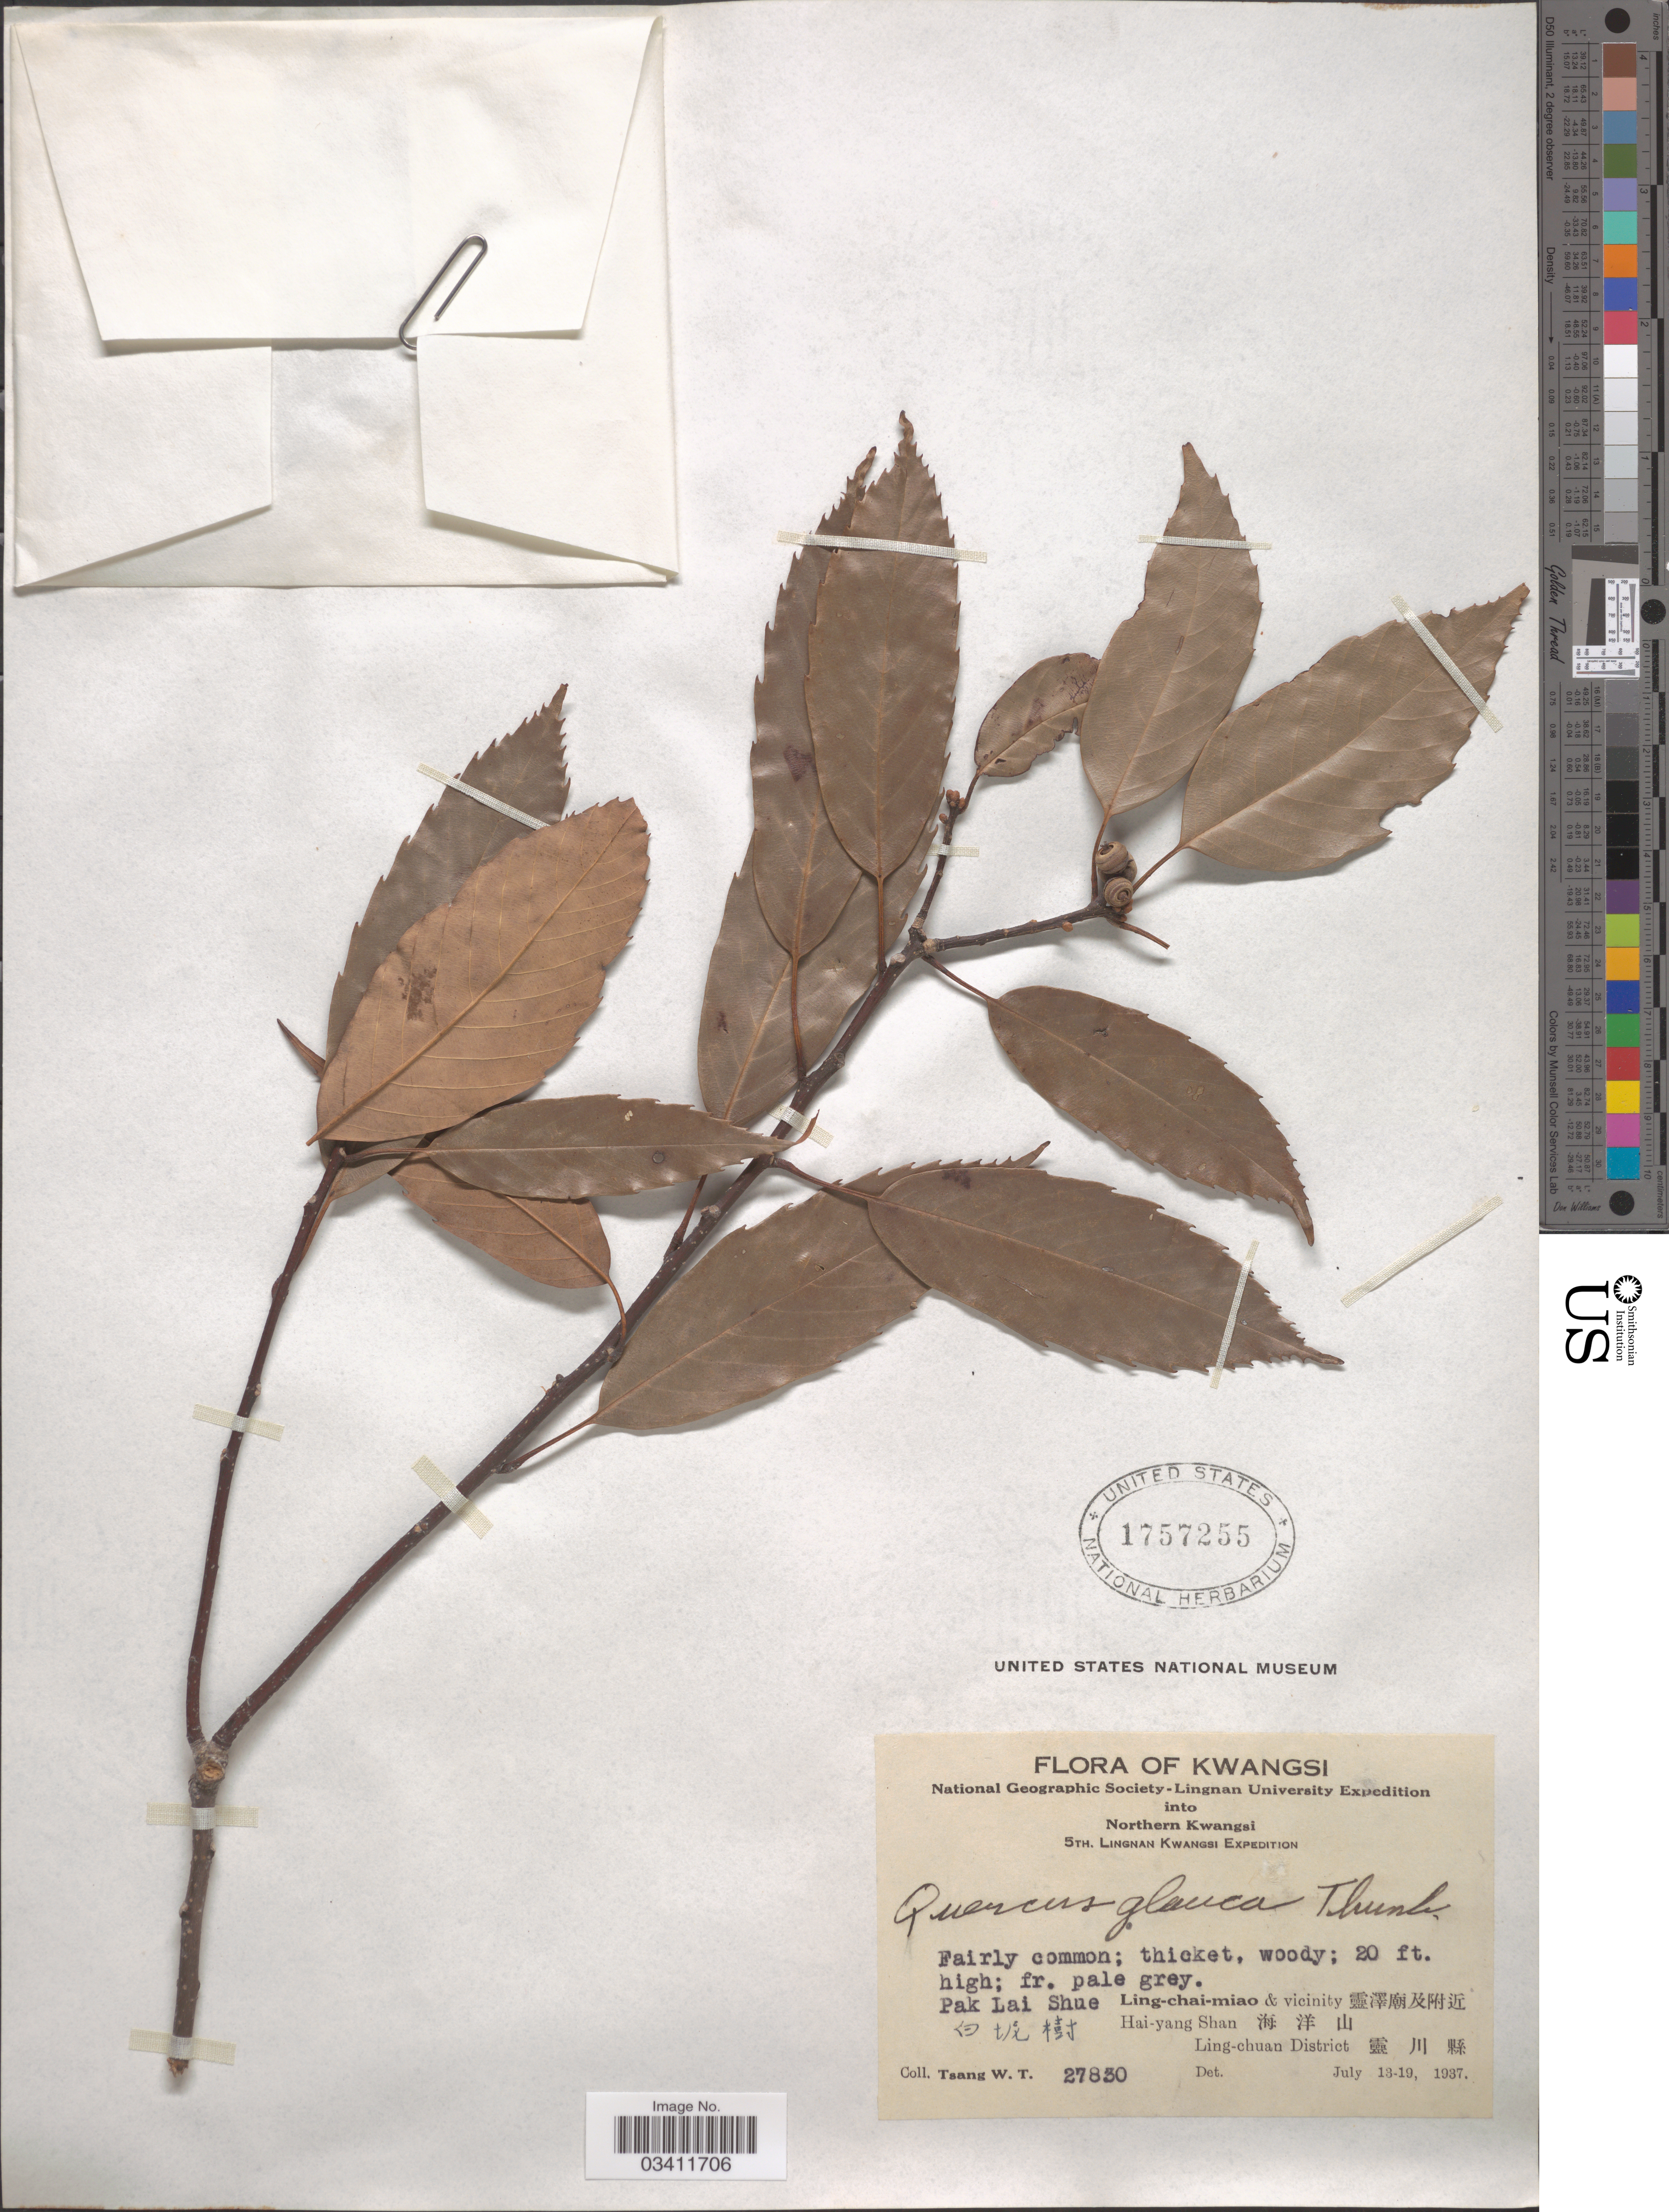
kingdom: Plantae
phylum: Tracheophyta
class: Magnoliopsida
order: Fagales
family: Fagaceae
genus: Quercus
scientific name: Quercus glauca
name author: Thunb.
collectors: W. T. Tsang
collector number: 27830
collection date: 1937-07-13/1937-07-19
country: China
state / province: Guangxi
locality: Pak Lai Shue. Ling-chai-miao & vicinity Hai-yang Shan Ling-chuan District .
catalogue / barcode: US 1757255